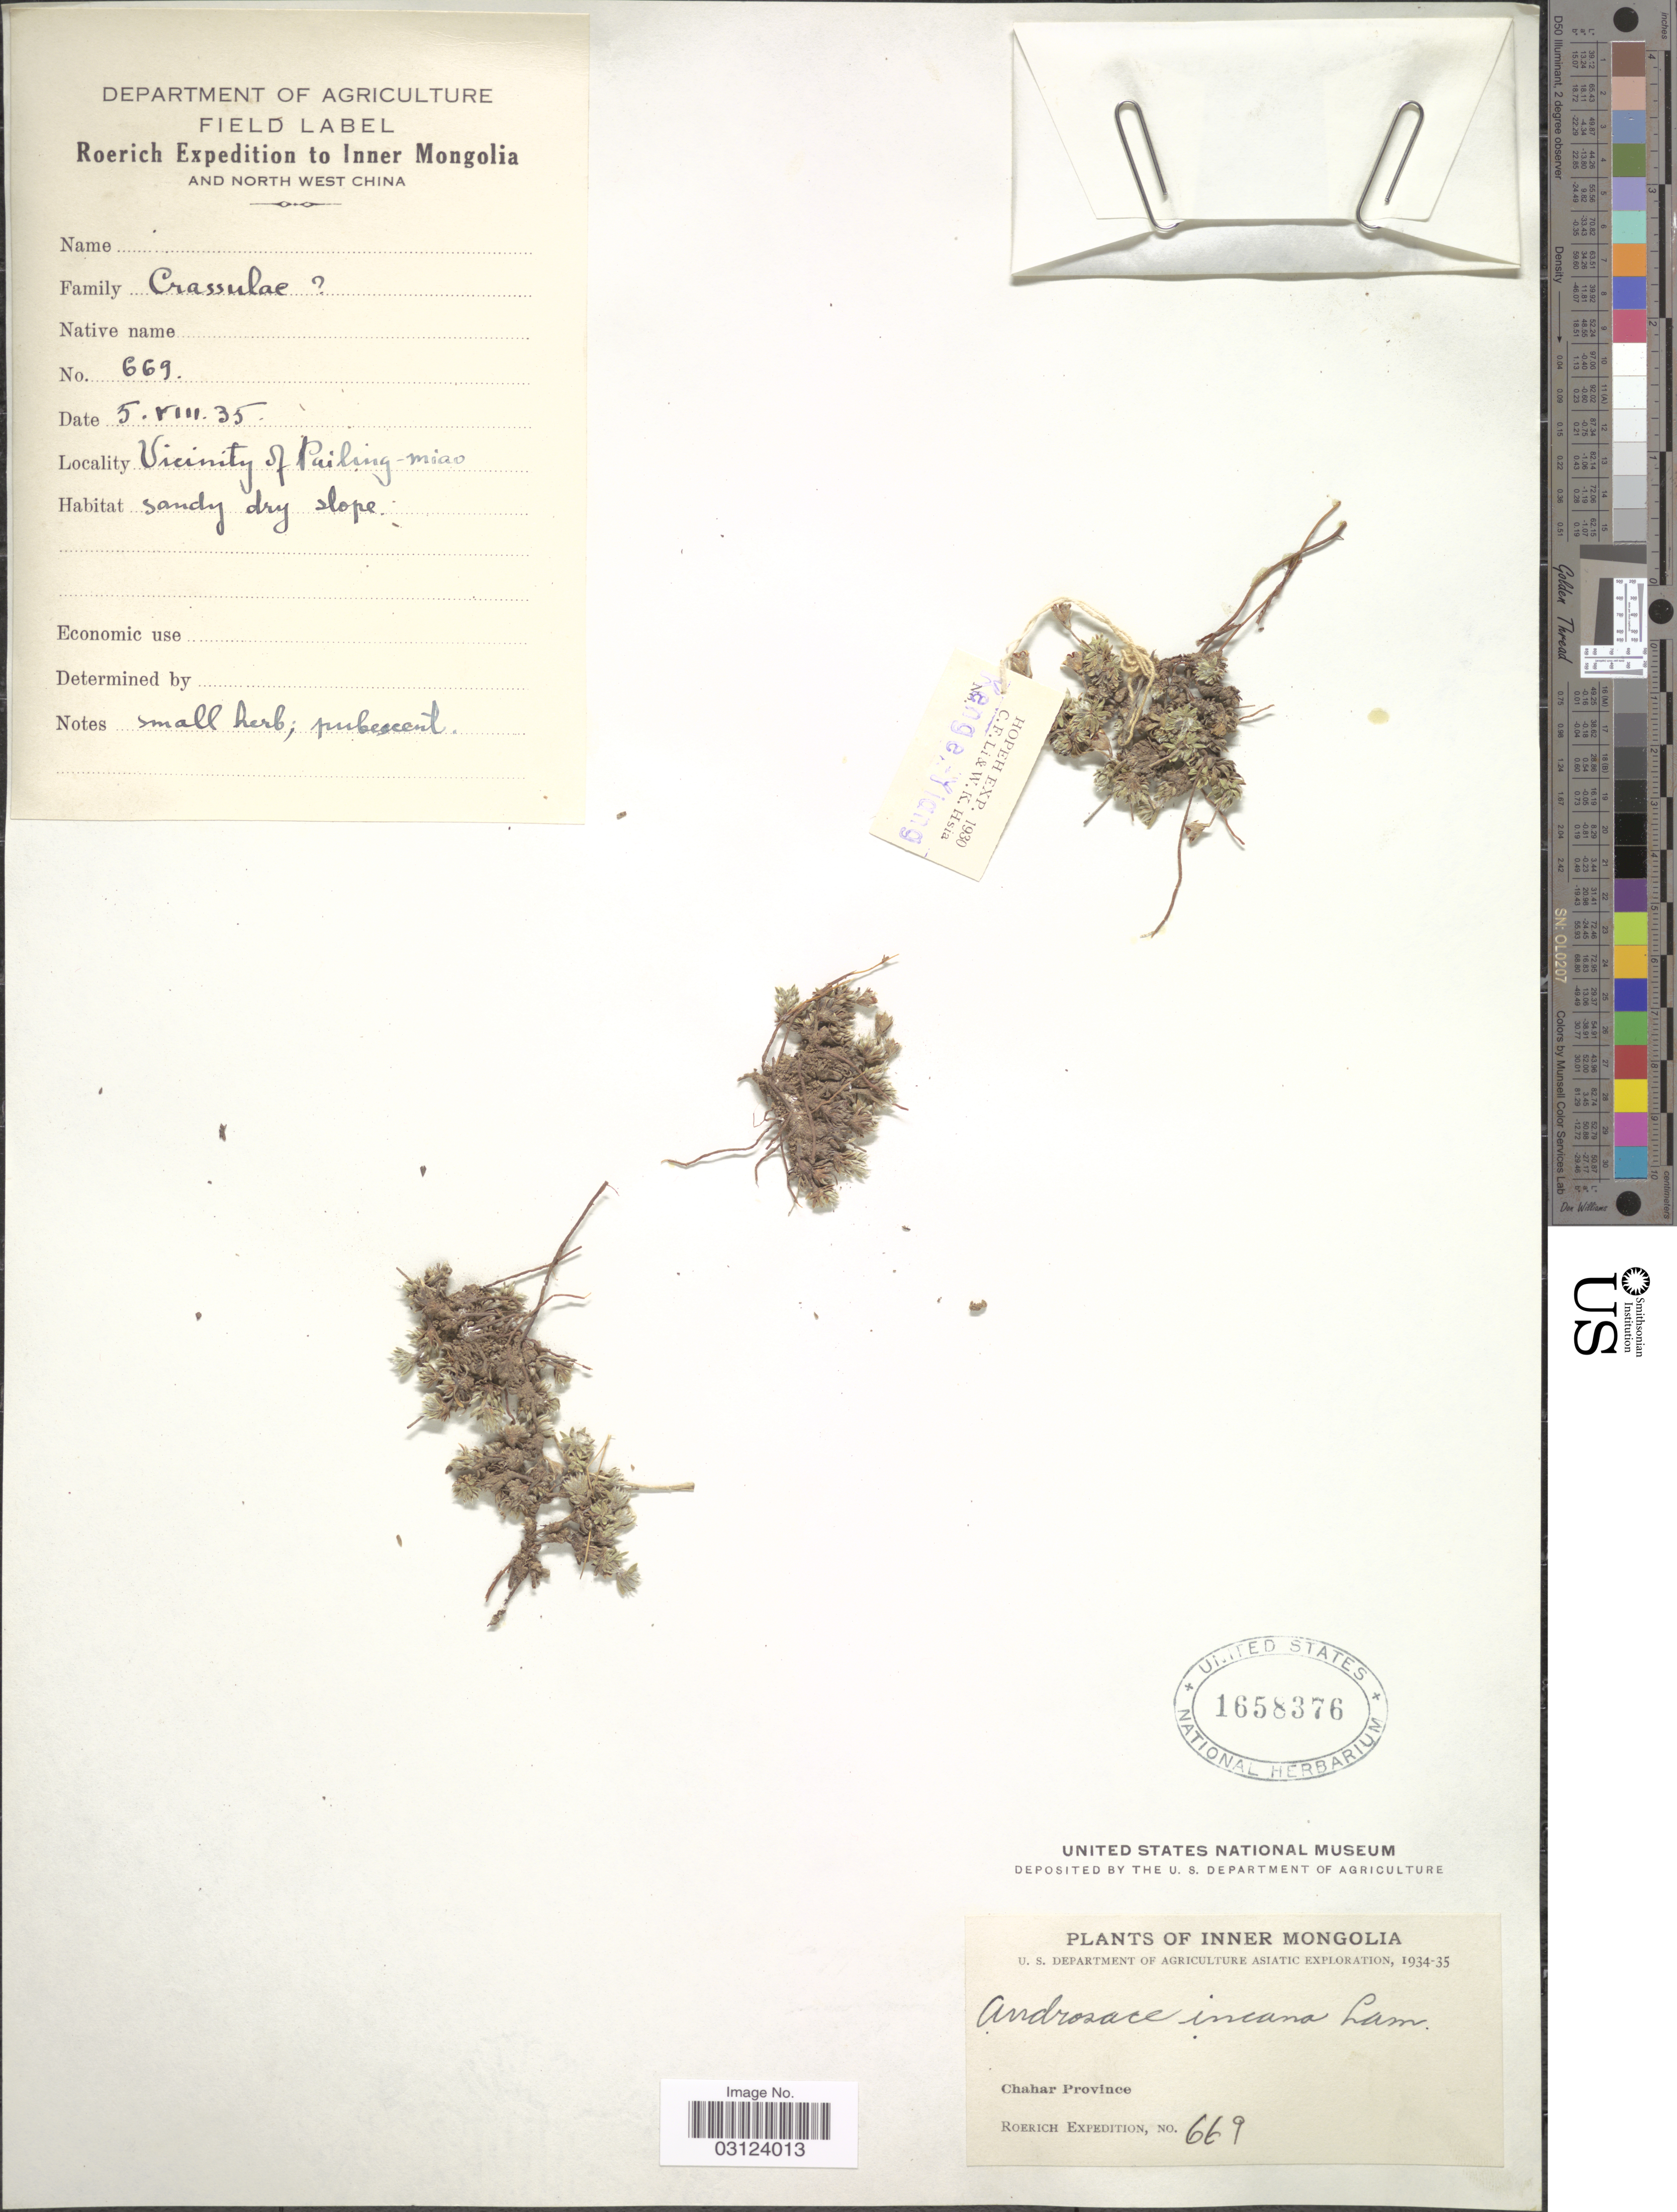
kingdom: Plantae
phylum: Tracheophyta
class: Magnoliopsida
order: Ericales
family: Primulaceae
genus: Androsace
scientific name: Androsace incana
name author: Lam.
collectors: Roerich Expedition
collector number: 669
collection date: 1935-08-05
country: China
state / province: Nei Monggol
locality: Inner Mongolia, Chahar Province, Vicinity of Puiling-miao, North West China.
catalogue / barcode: US 1658376